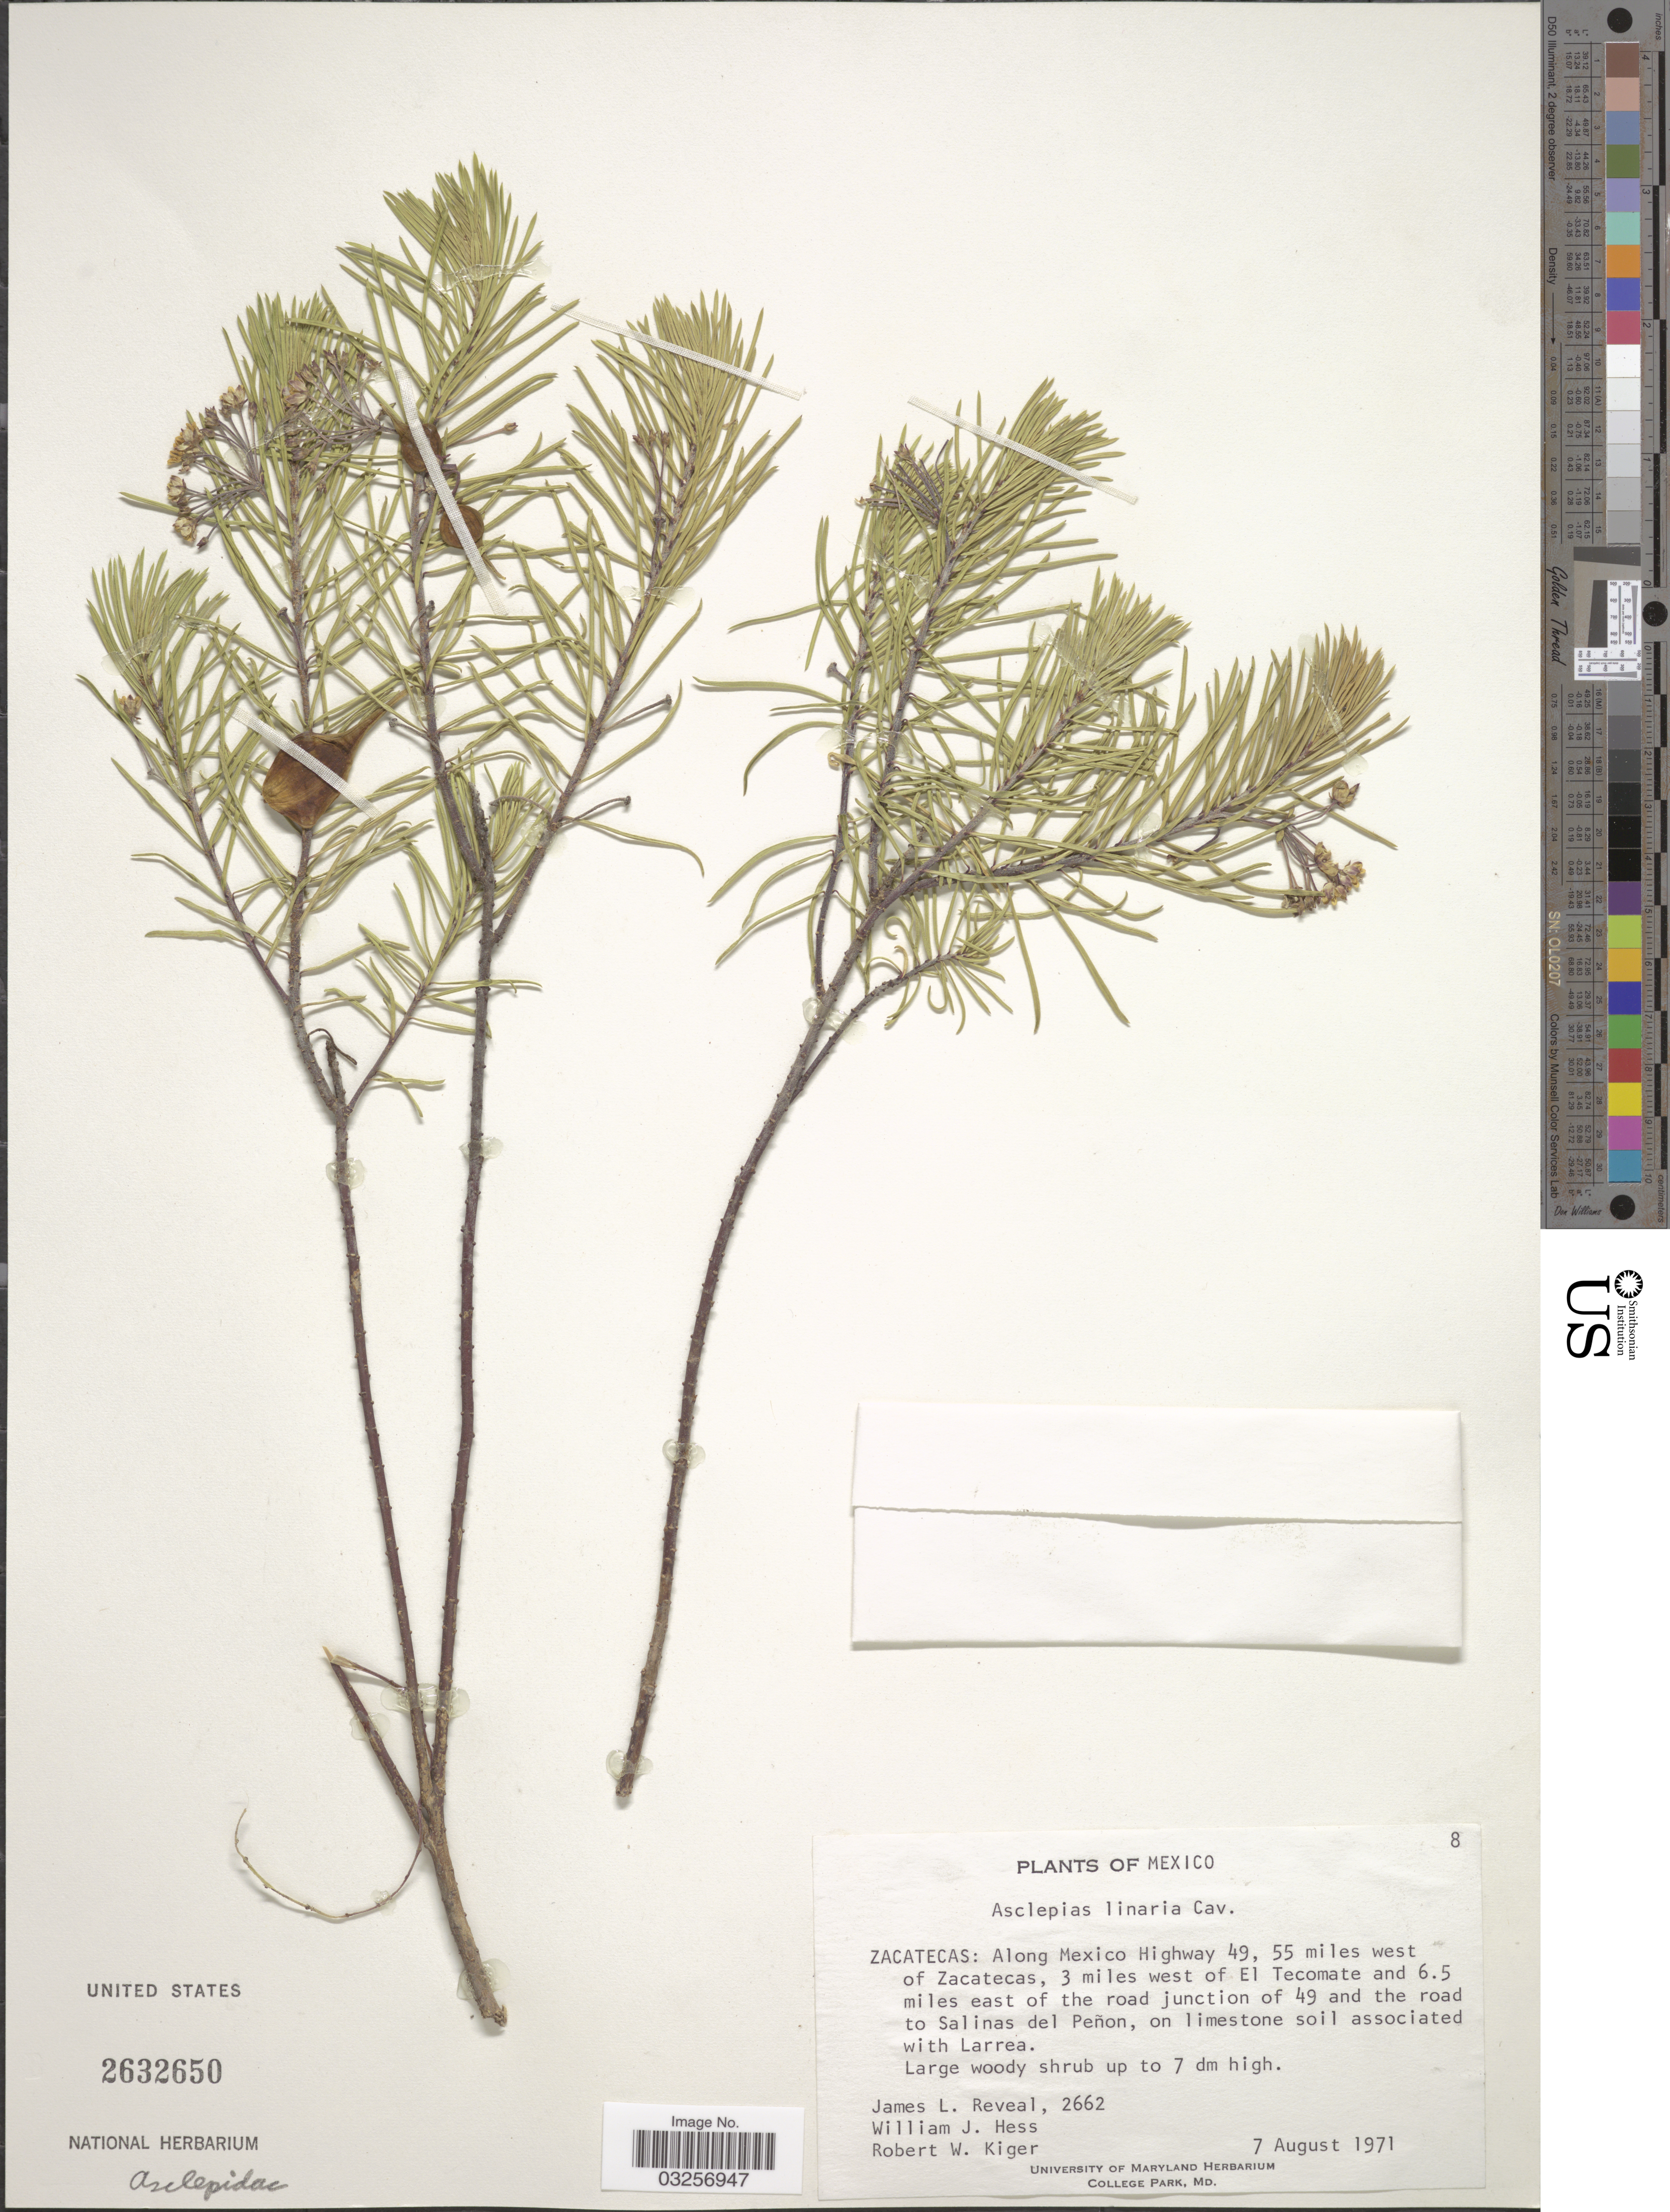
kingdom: Plantae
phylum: Tracheophyta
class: Magnoliopsida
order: Gentianales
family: Apocynaceae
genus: Asclepias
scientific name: Asclepias linaria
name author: Cav.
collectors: J. L. Reveal, W. Hess & R. Kiger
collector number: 2662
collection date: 1971-08-07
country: Mexico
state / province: Zacatecas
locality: Along Mexico Highway 49, 55 miles west of Zacatecas, 3 miles west of El Tecomate and 6.5 miles east of the road junction of 49 and the road to Salinas del Peñon.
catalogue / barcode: US 2632650